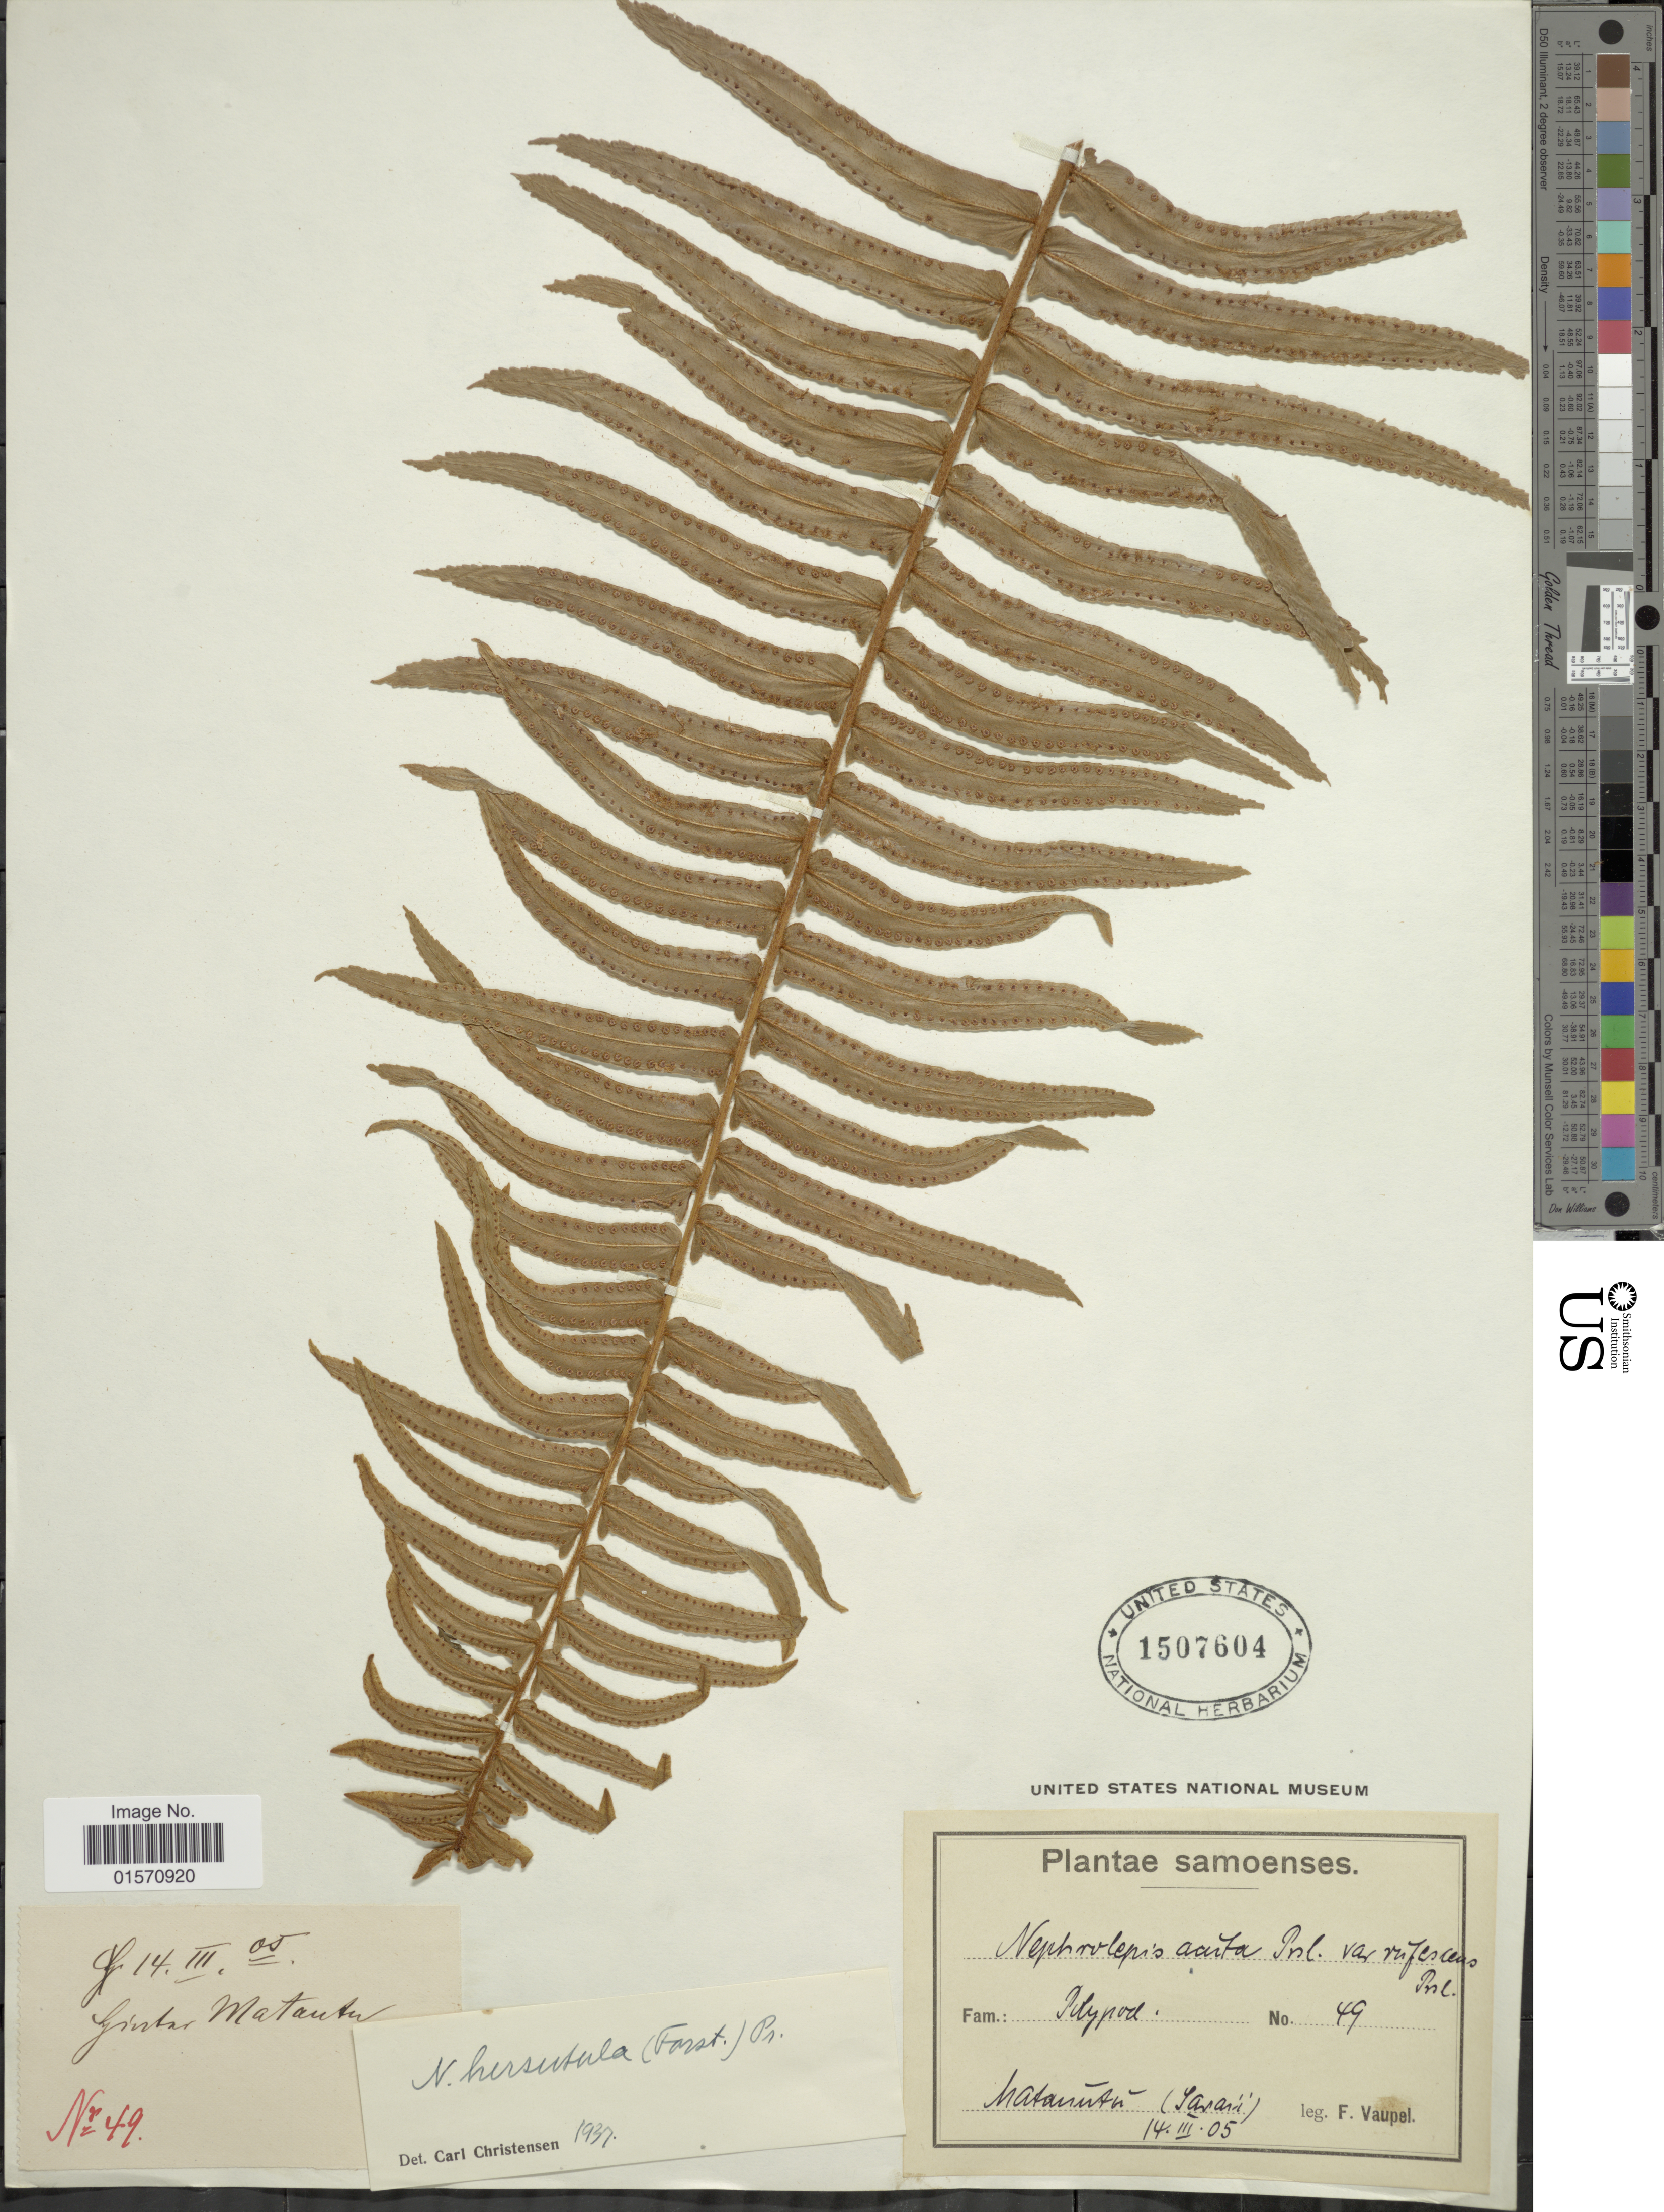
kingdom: Plantae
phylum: Tracheophyta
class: Polypodiopsida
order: Polypodiales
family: Nephrolepidaceae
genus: Nephrolepis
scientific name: Nephrolepis hirsutula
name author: (G. Forst.) C. Presl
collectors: F. Vaupel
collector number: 49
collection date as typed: Transcribed d/m/y: 14/3/5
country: Samoa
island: Savai'i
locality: Samoenses. Grintar Matauta (Savaii)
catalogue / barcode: US 1507604